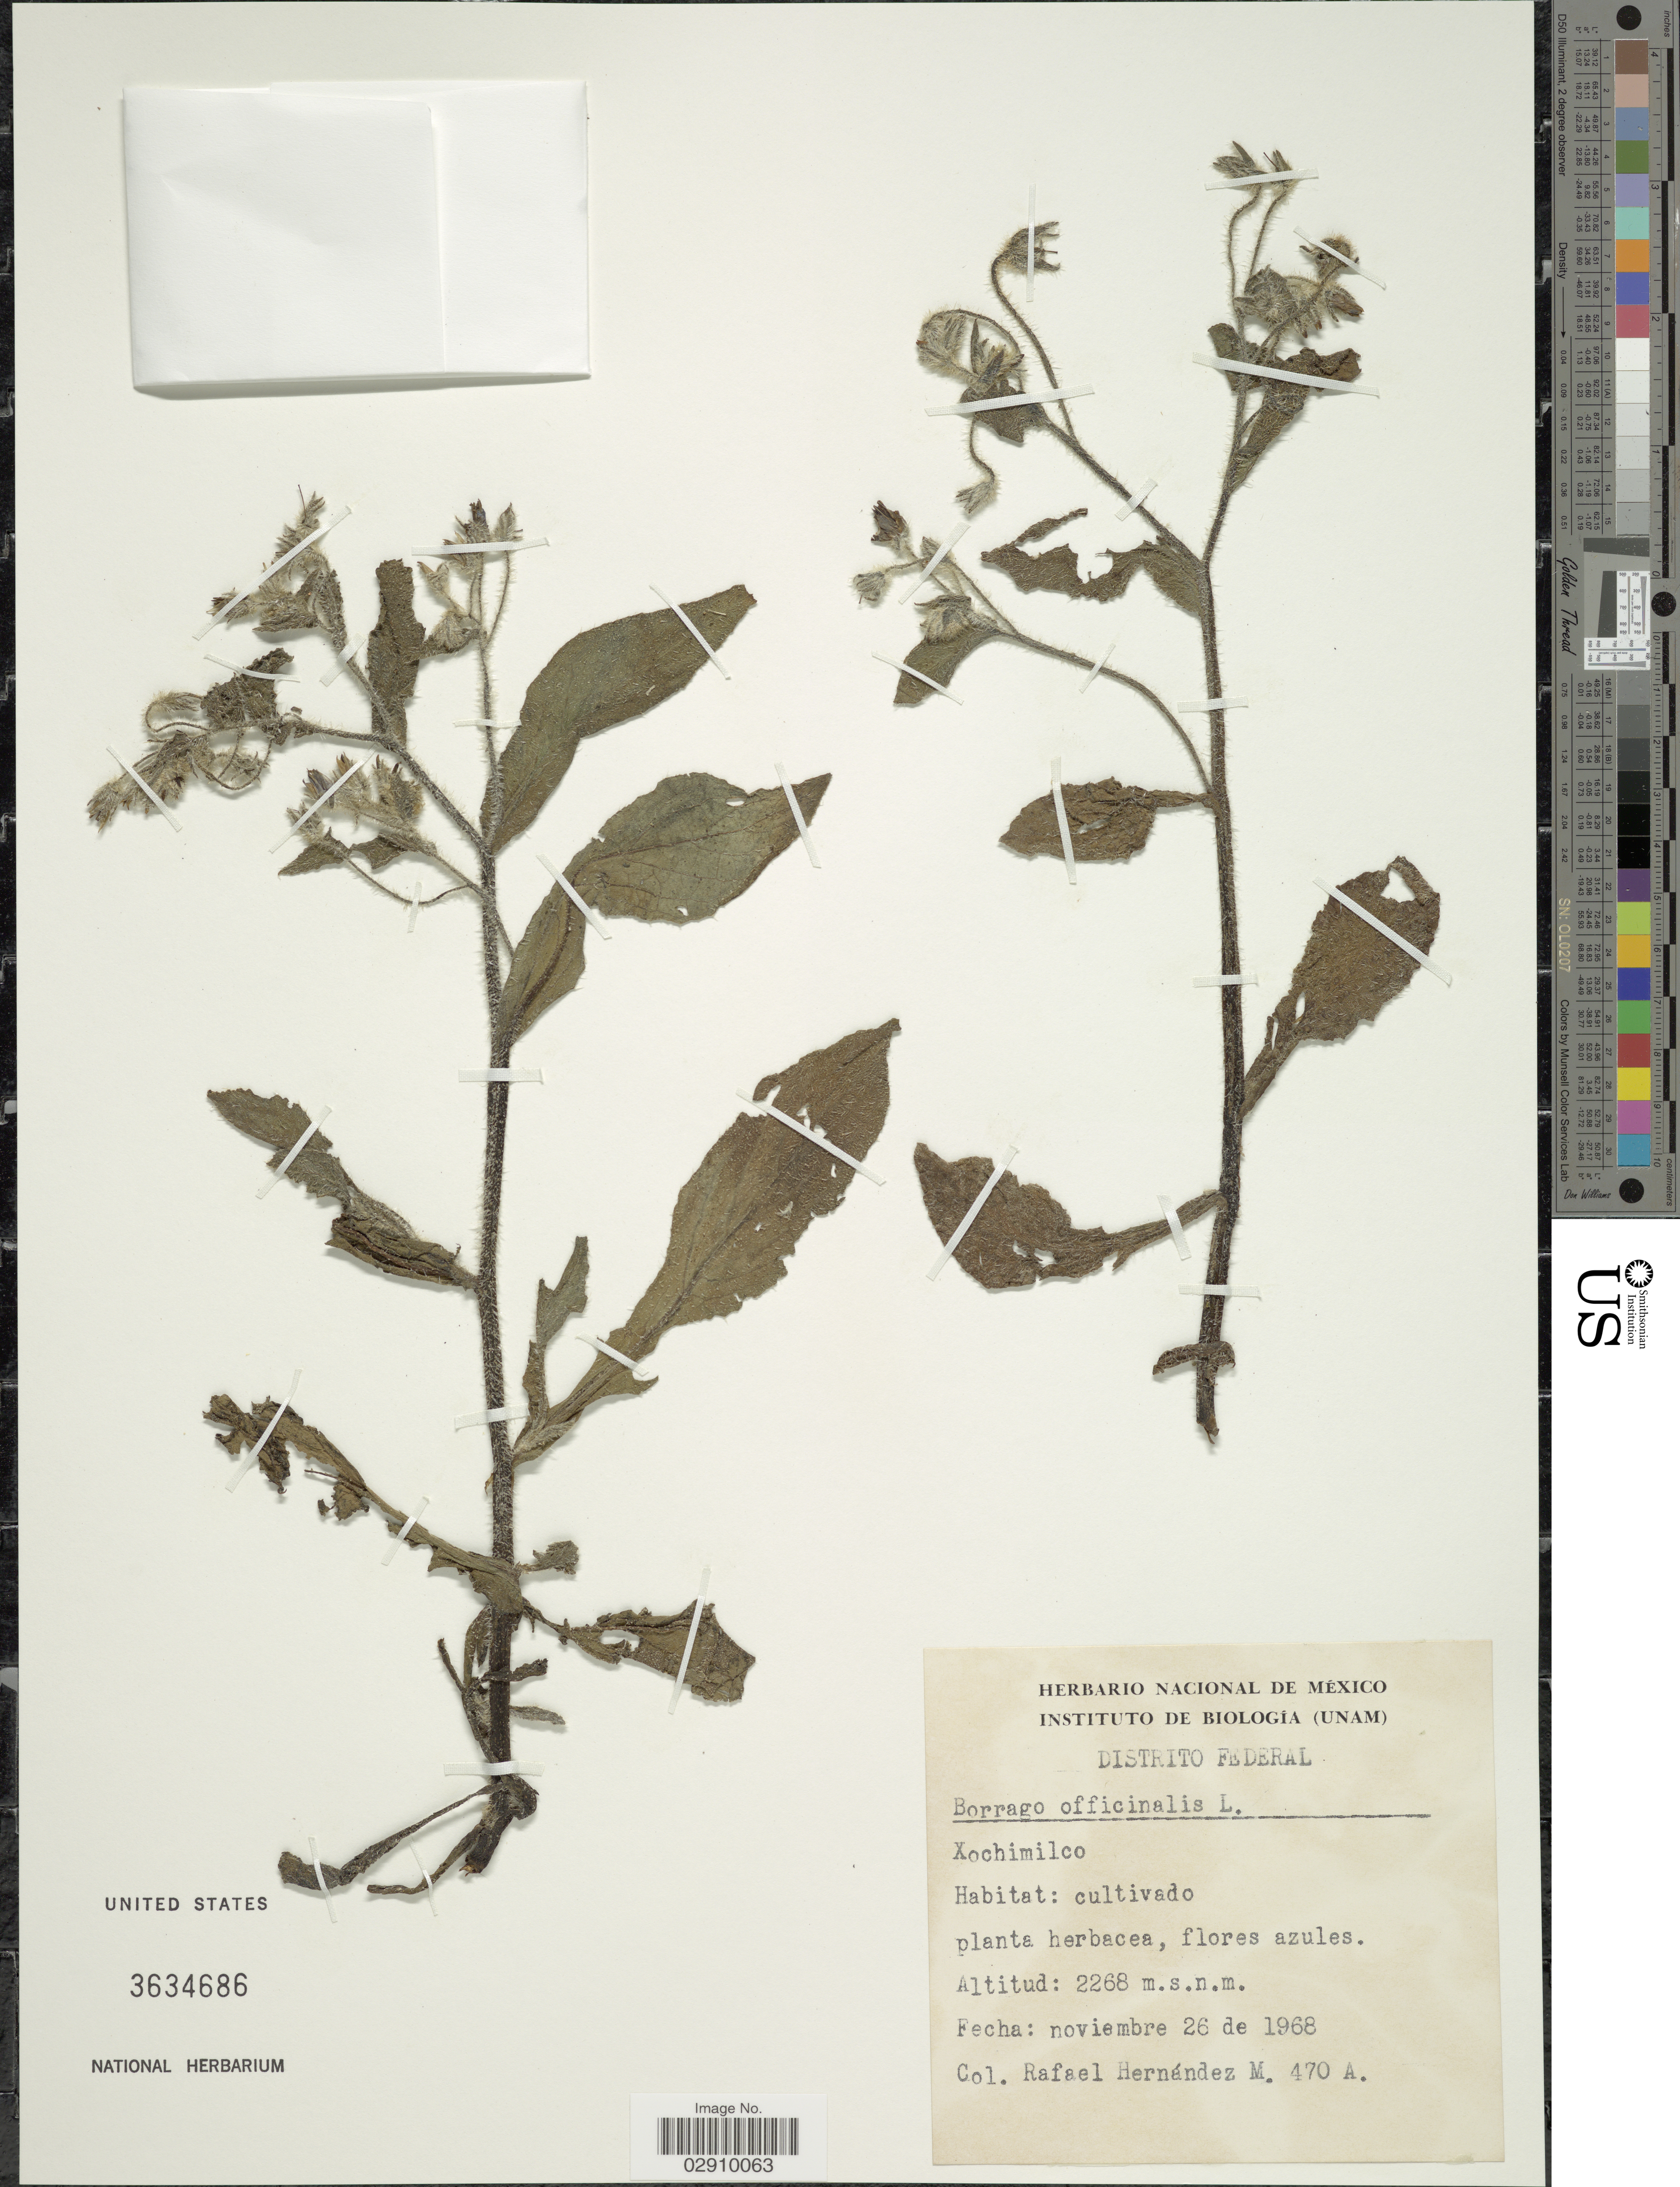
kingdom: Plantae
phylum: Tracheophyta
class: Magnoliopsida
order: Boraginales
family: Boraginaceae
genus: Borago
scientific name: Borago officinalis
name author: L.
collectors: R. Hernández-M.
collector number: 470 A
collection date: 1968-11-26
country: Mexico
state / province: Distrito Federal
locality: Xochimilco.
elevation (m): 2268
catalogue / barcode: US 3634686